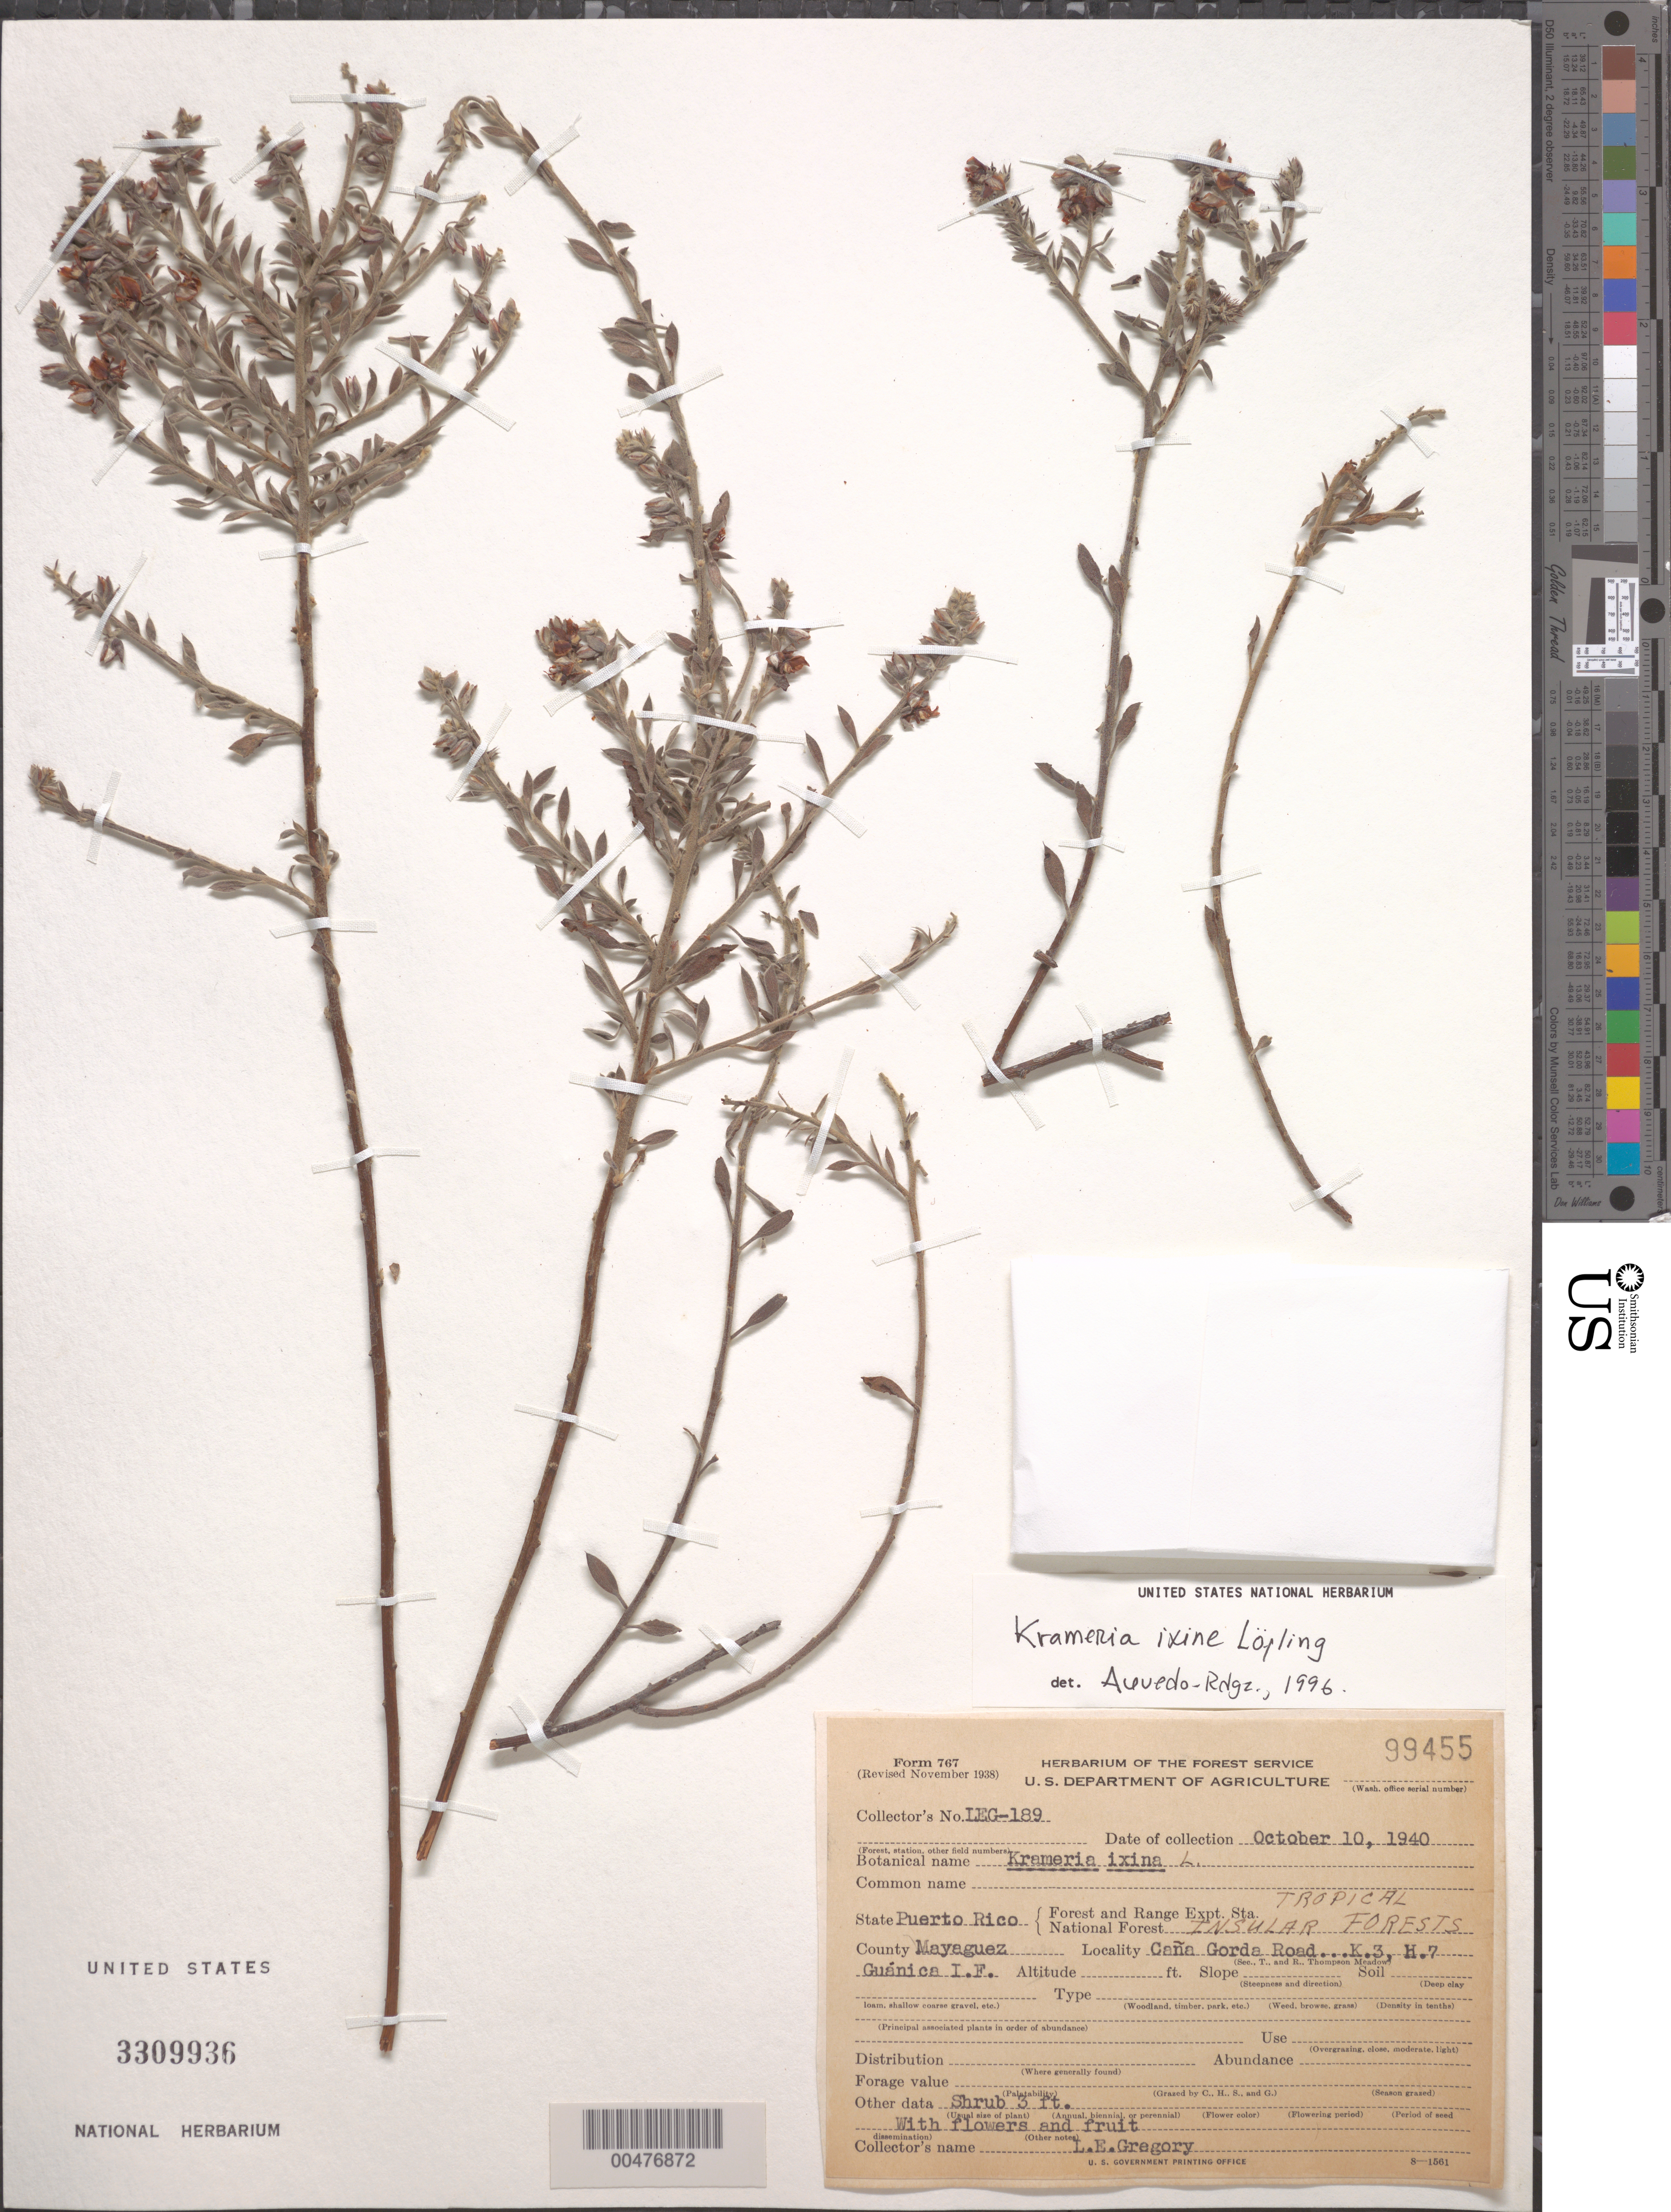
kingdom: Plantae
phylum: Tracheophyta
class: Magnoliopsida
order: Zygophyllales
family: Krameriaceae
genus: Krameria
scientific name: Krameria ixine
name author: L.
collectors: L. E. Gregory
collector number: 189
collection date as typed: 10 Oct 1940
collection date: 1940-10-10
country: Puerto Rico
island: Greater Antilles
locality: Guanica Forest: Caña Gorda Road.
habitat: tropical insular forests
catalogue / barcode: US 3309936